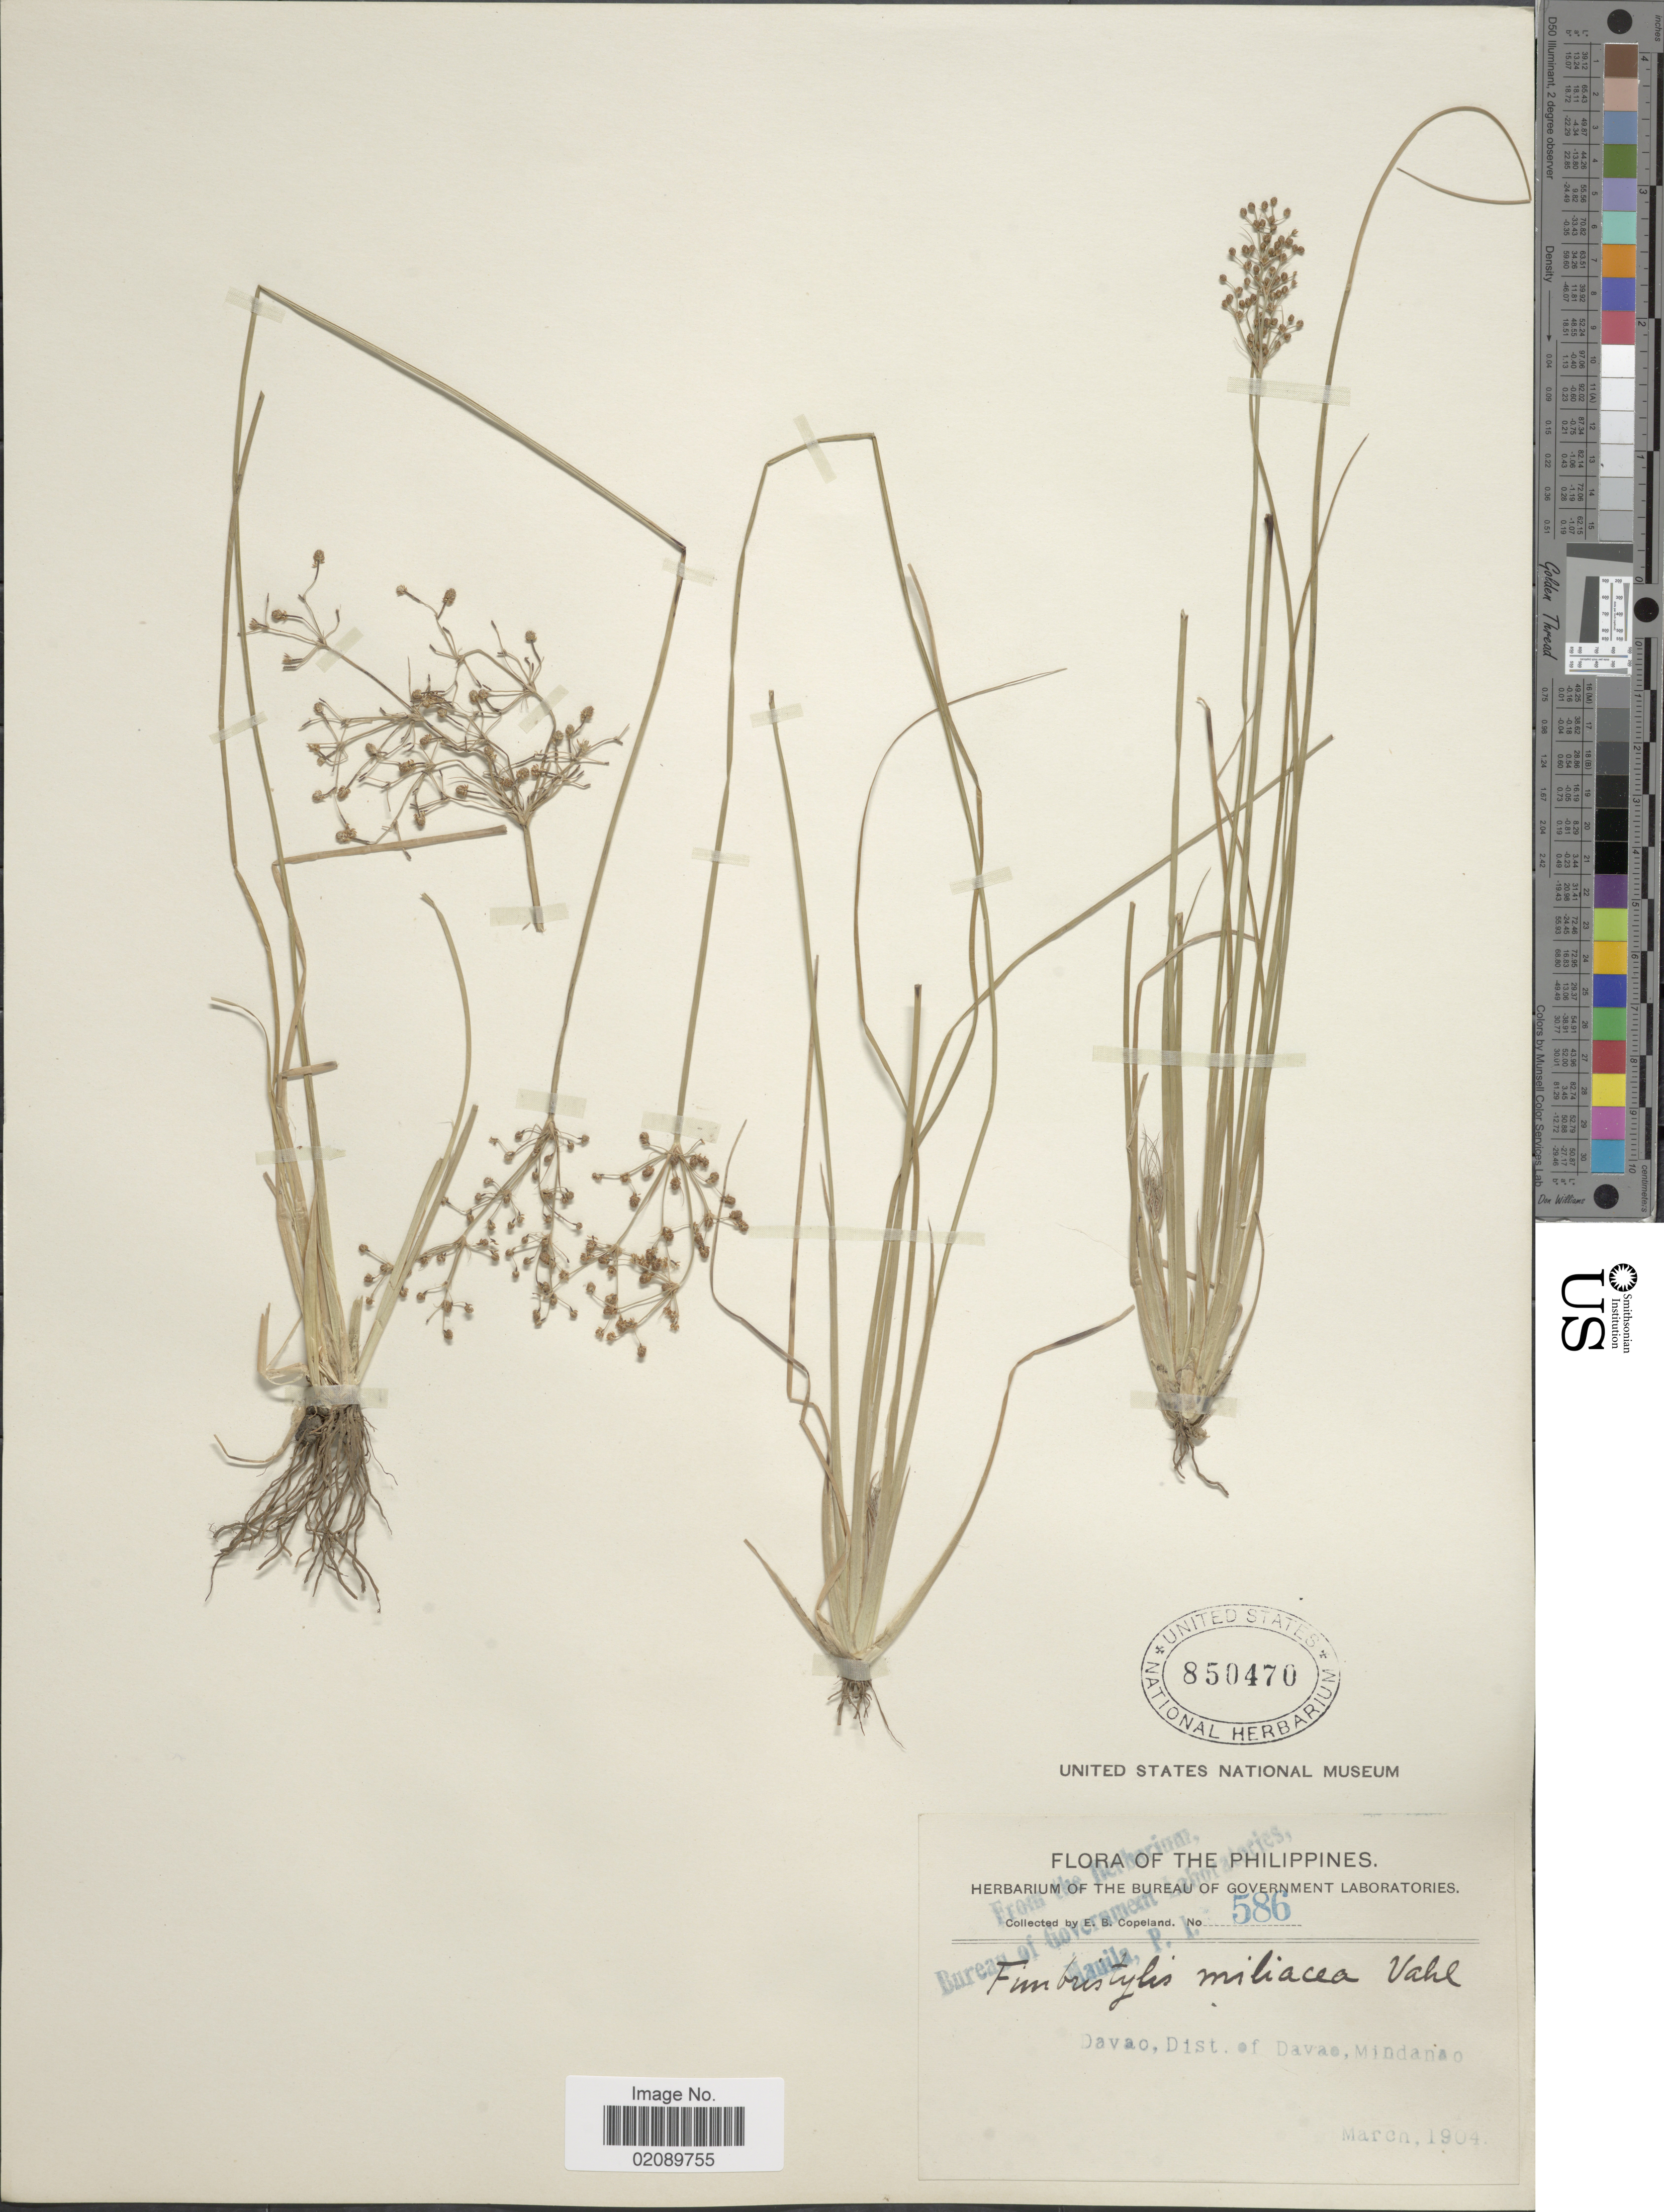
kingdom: Plantae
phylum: Tracheophyta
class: Liliopsida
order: Poales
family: Cyperaceae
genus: Fimbristylis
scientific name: Fimbristylis littoralis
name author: Gaudich.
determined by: Strong, M. T., (US), Smithsonian Institution - National Museum of Natural History (UNITED STATES)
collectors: E. B. Copeland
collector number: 586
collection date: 1904-03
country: Philippines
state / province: Davao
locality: Dist. of Davao, Mindanao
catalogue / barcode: US 850470